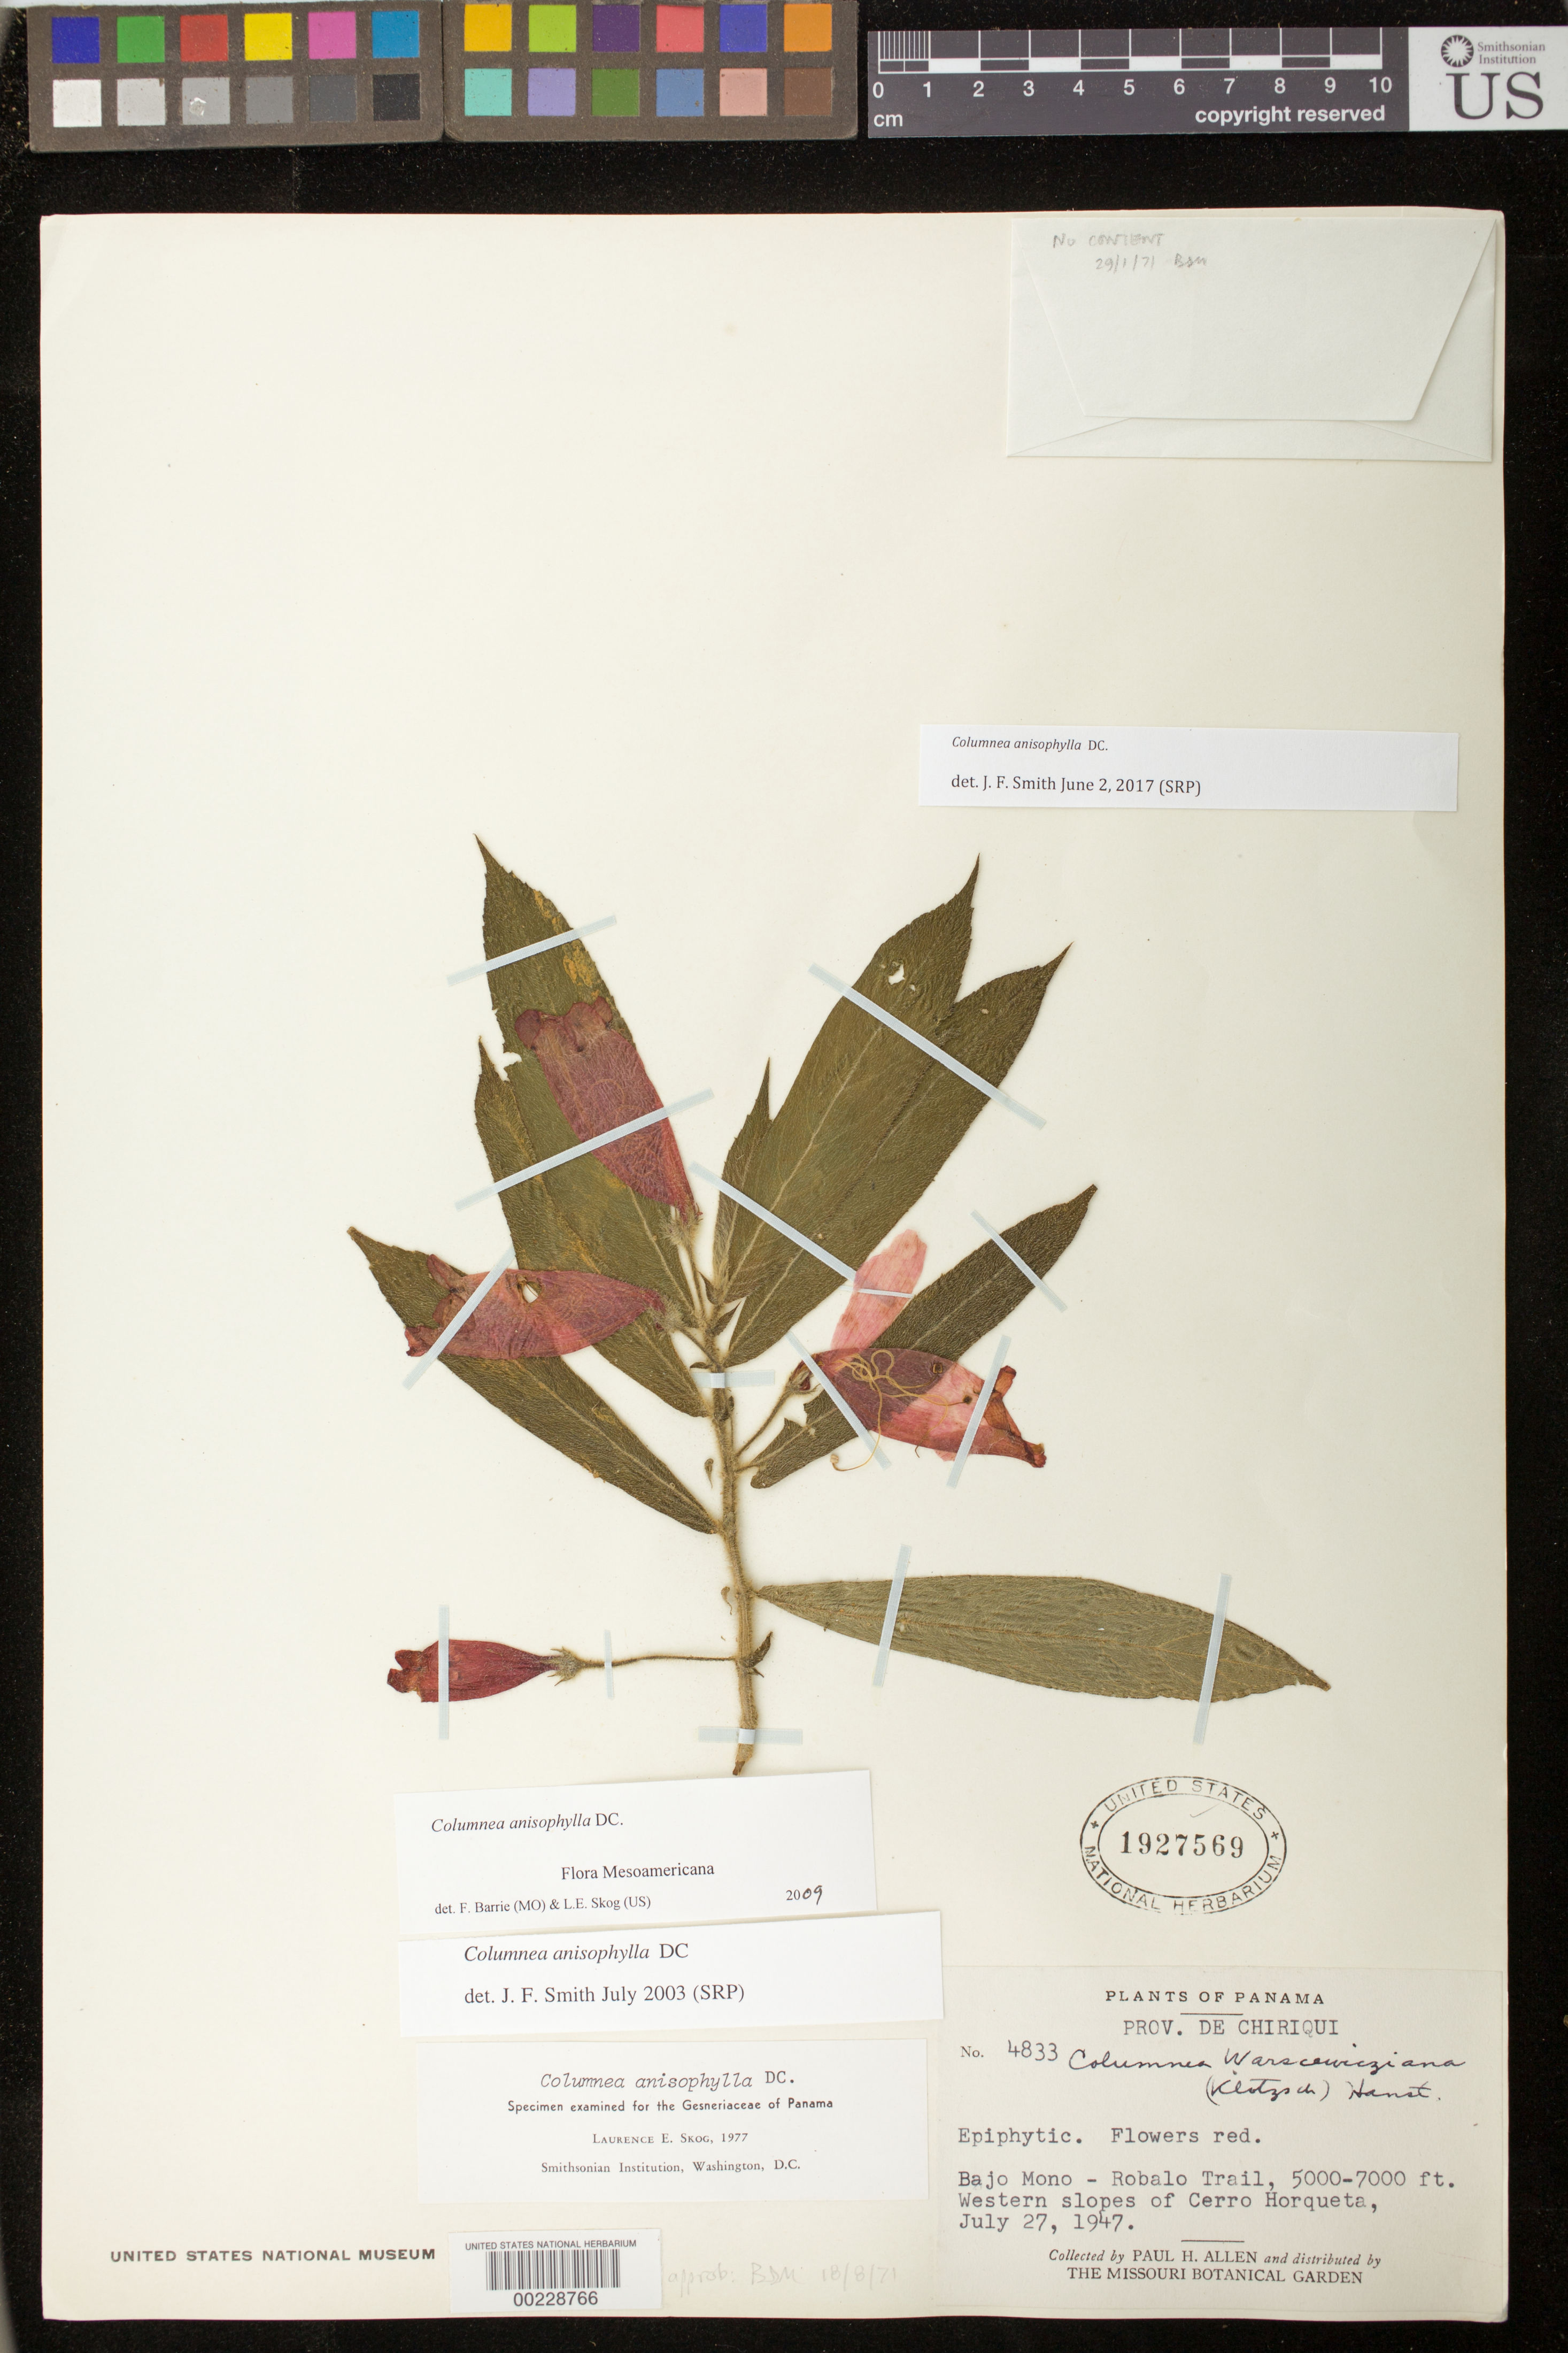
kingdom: Plantae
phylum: Tracheophyta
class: Magnoliopsida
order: Lamiales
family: Gesneriaceae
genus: Columnea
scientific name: Columnea anisophylla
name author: DC.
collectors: P. H. Allen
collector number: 4833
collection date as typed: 27 Jul 1947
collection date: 1947-07-27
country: Panama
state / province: Chiriquí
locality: Bajo Mono - Robalo trail, western slopes of Cerro Horqueta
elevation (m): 1524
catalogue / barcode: US 1927569